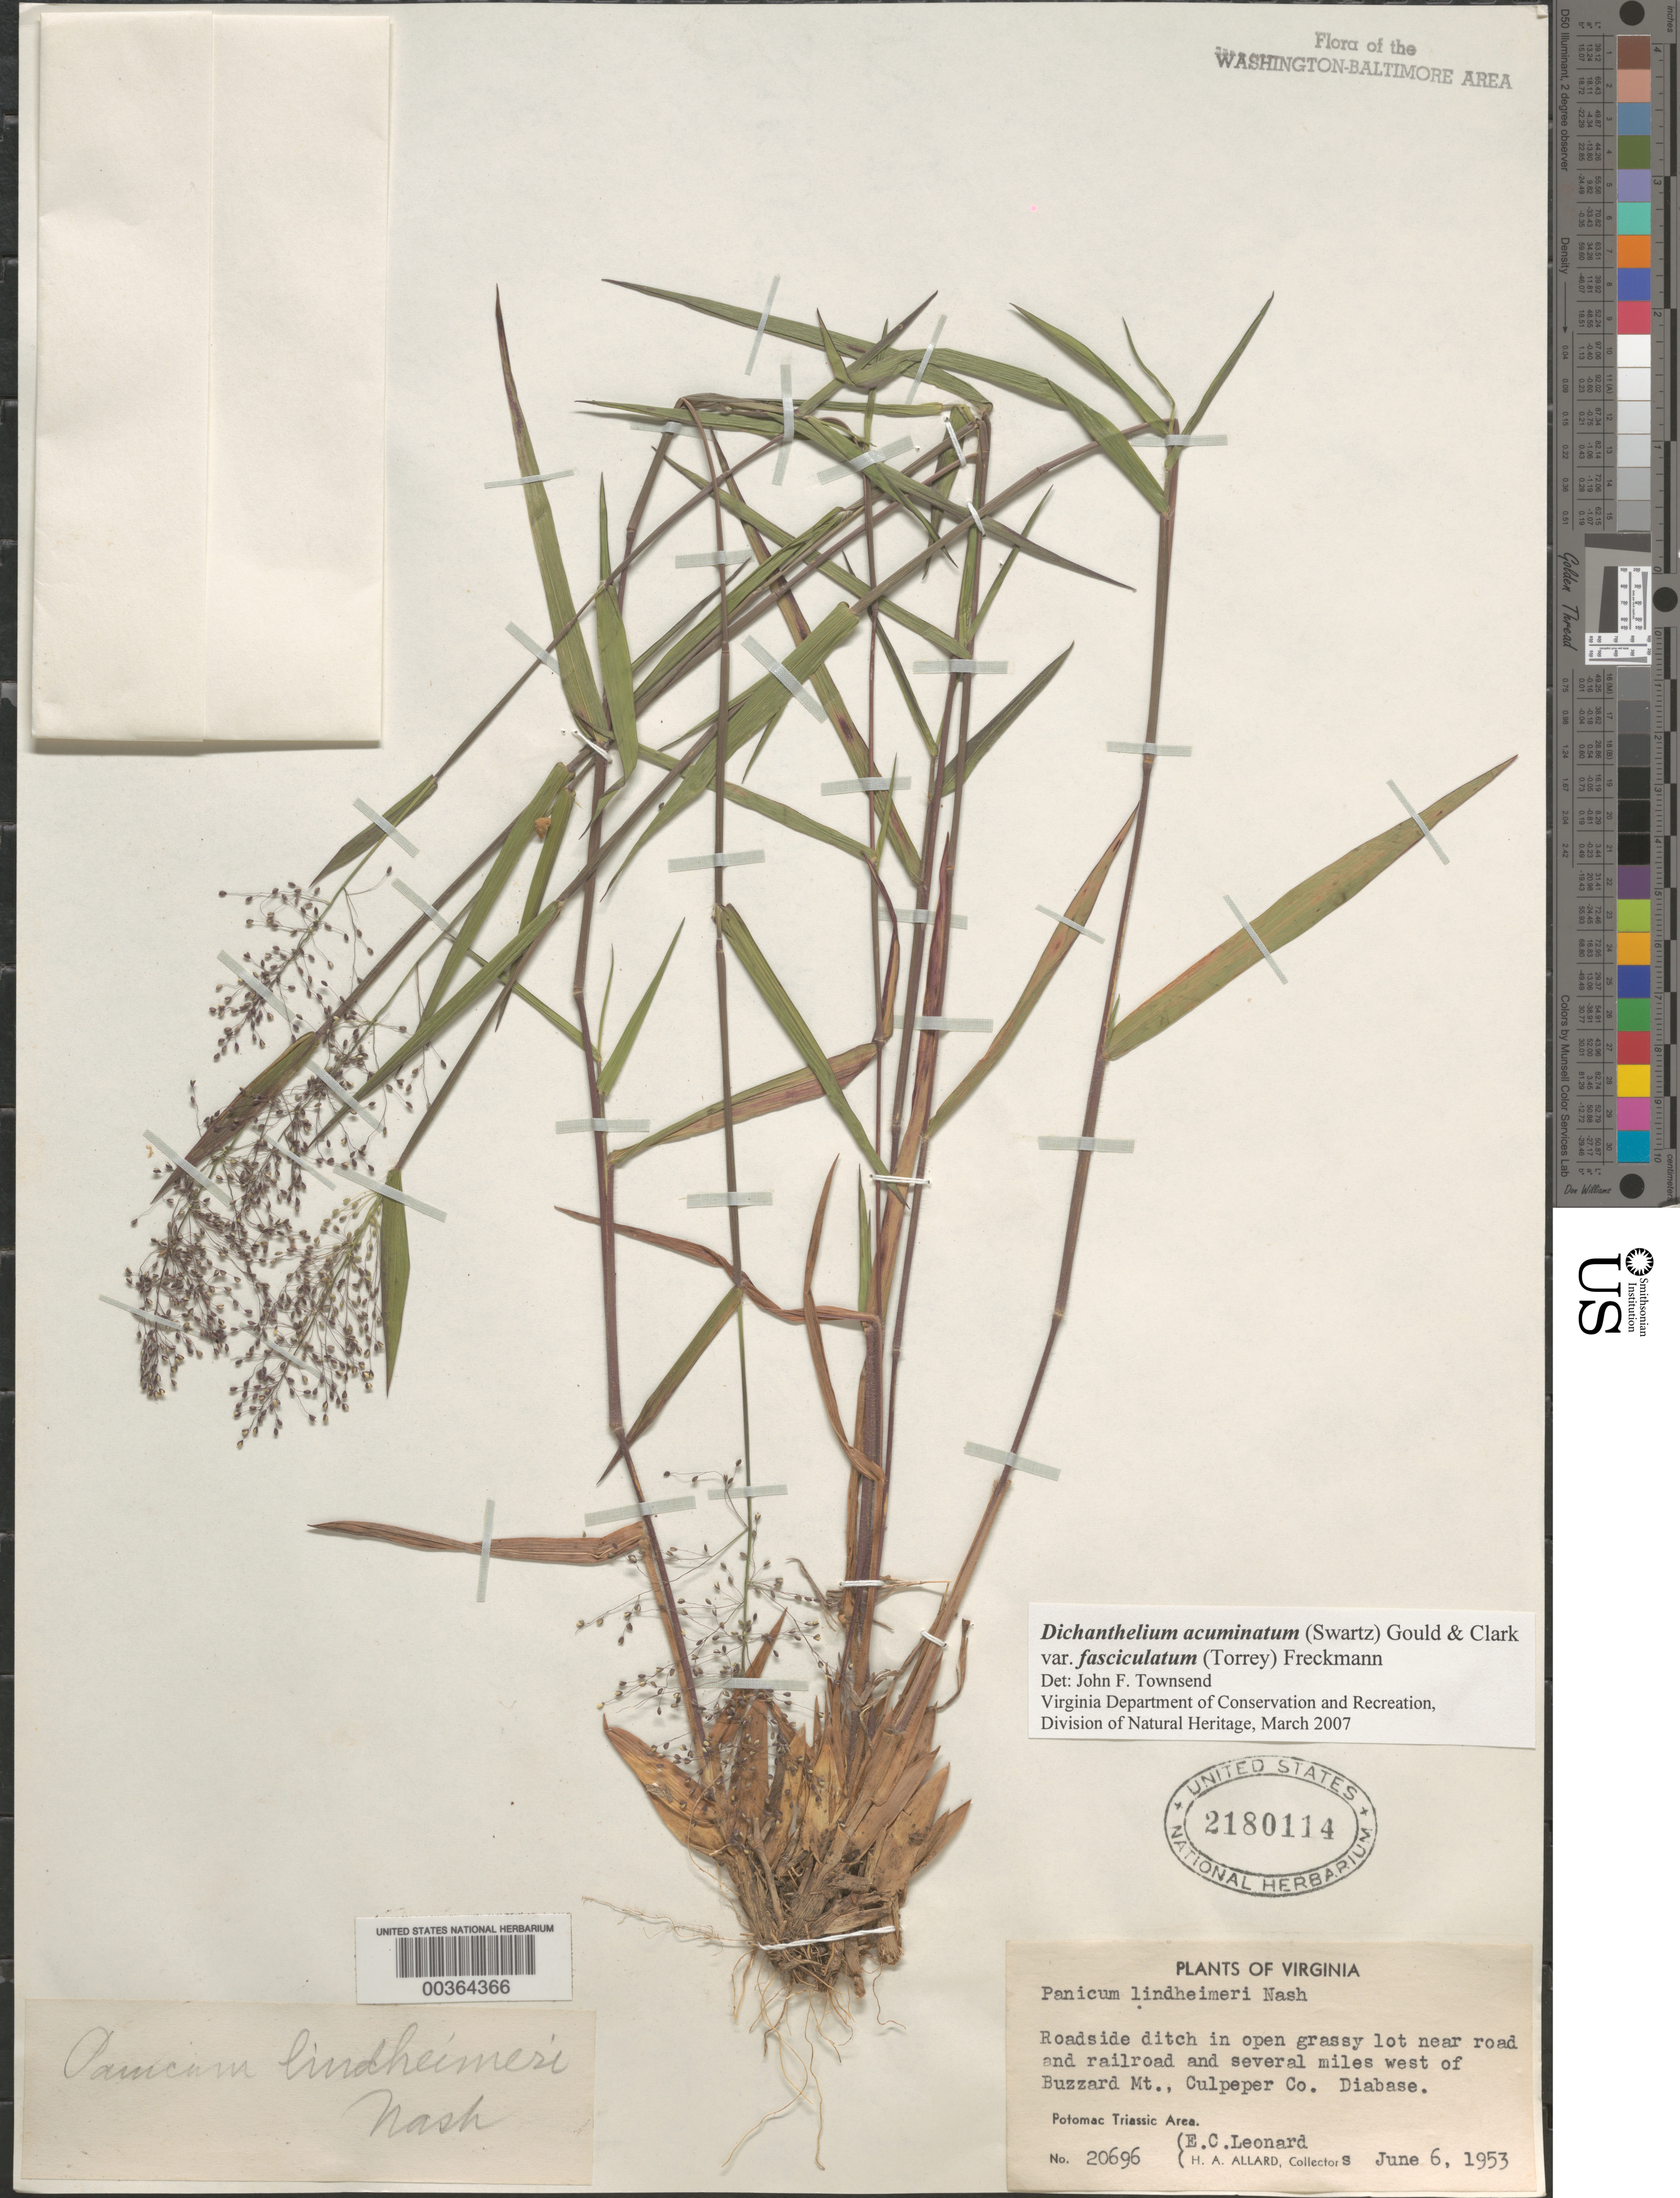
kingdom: Plantae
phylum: Tracheophyta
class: Liliopsida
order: Poales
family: Poaceae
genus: Dichanthelium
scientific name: Dichanthelium acuminatum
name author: (Sw.) Gould & C.A. Clark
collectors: E. C. Leonard & H. A. Allard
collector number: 20696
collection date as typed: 06 Jun 1953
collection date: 1953-06-06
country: United States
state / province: Virginia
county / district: Culpeper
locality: West of Buzzard Mountain, railroad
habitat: Roadside ditch in open grassy lot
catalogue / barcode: US 2180114